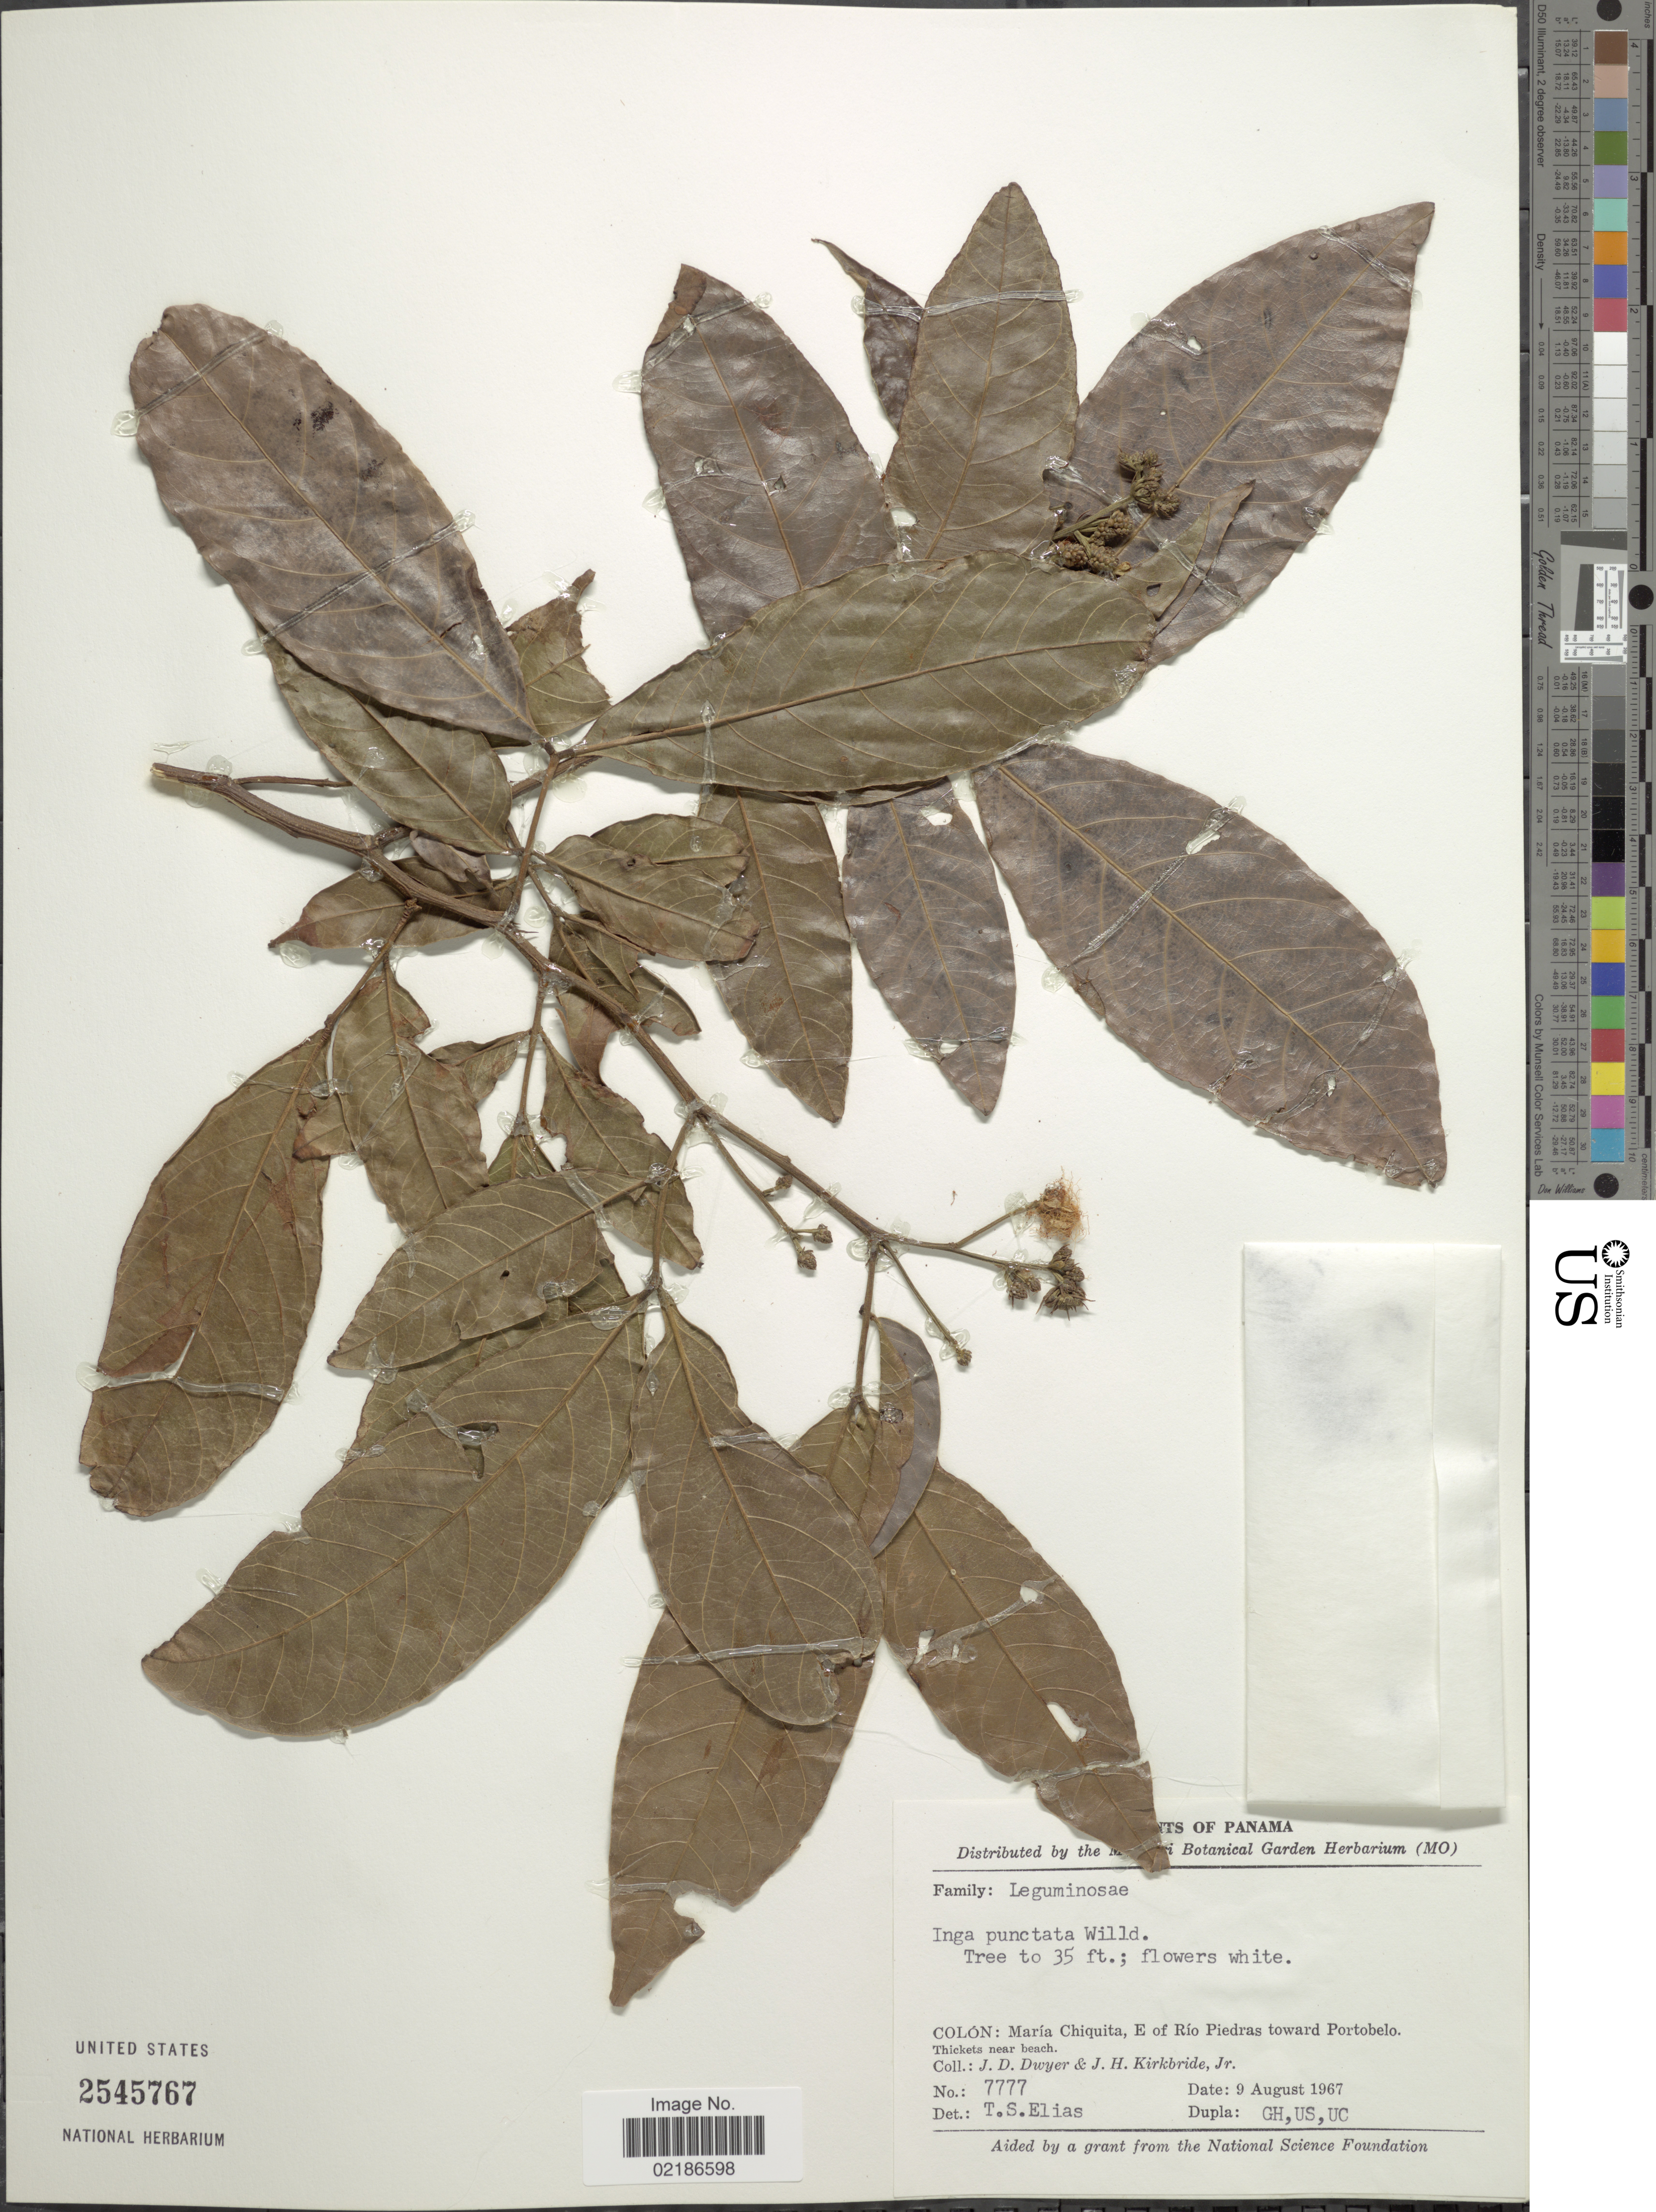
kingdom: Plantae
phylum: Tracheophyta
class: Magnoliopsida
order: Fabales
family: Fabaceae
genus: Inga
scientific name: Inga punctata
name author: Willd.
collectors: J. D. Dwyer & J. H. Kirkbride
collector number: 7777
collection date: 1967-08-09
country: Panama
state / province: Colón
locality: Maria Chiquita, E of Rio Piedras toward Portobelo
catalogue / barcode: US 2545767